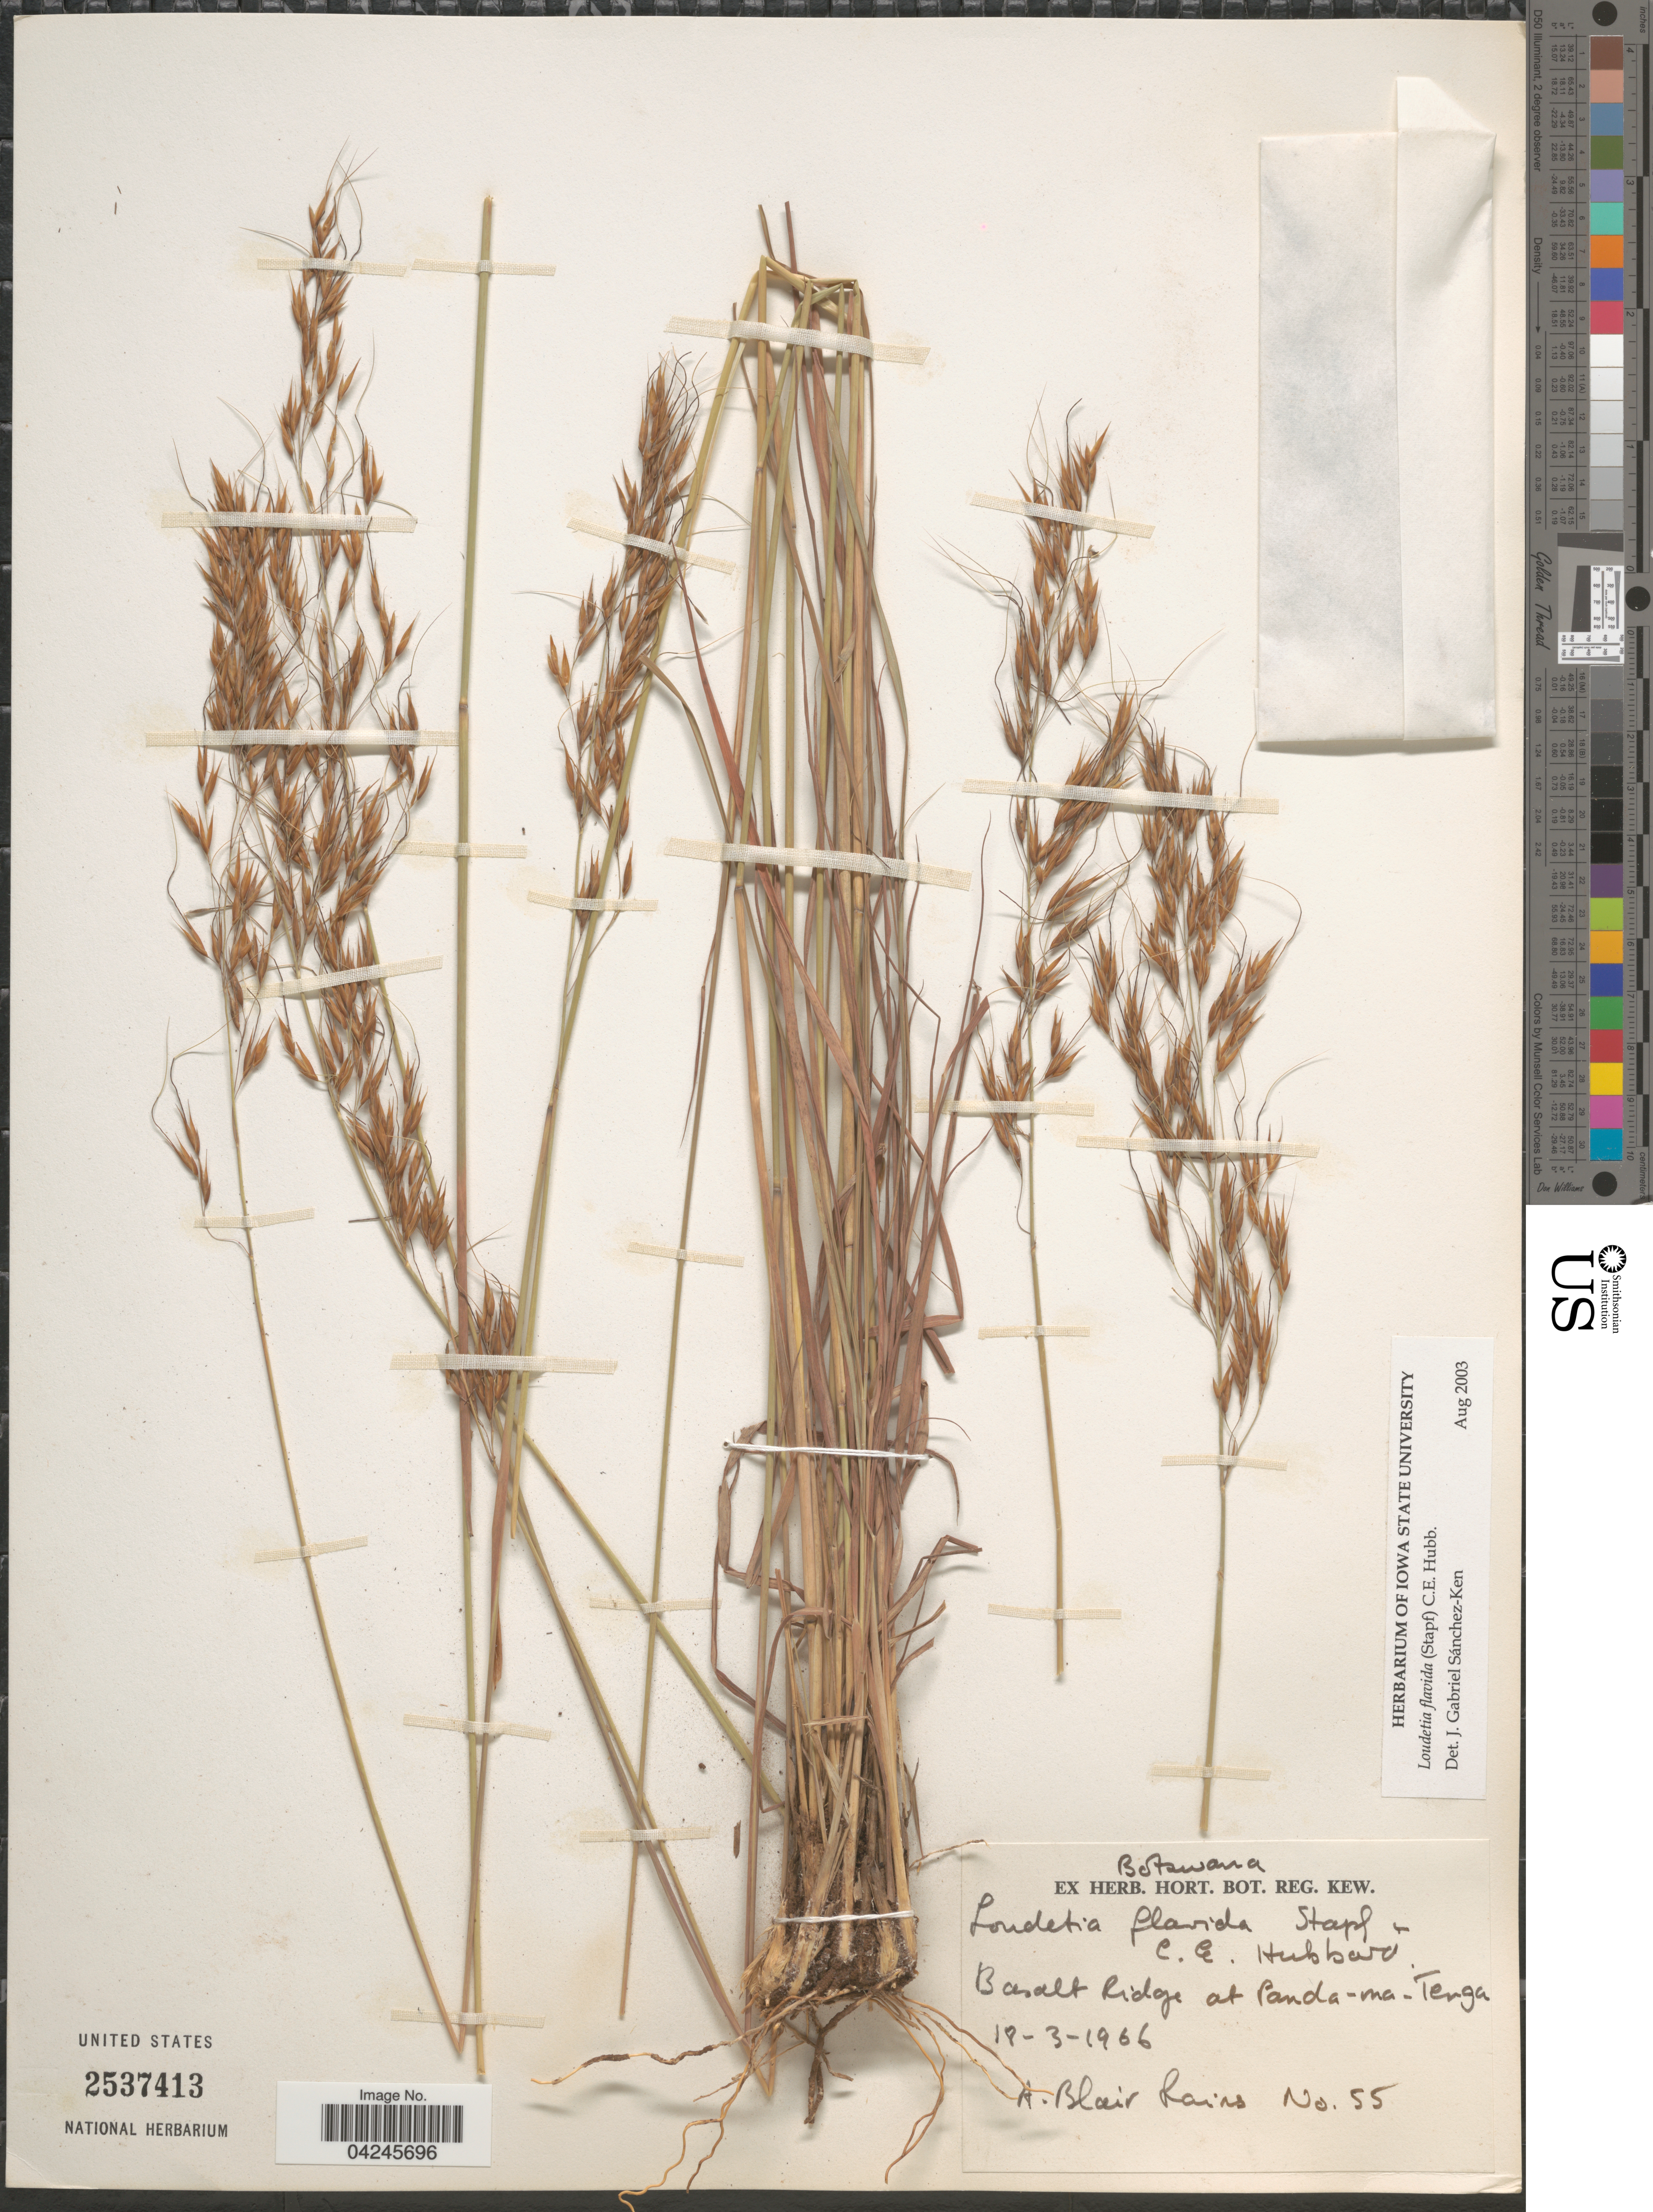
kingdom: Plantae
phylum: Tracheophyta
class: Liliopsida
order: Poales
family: Poaceae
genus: Loudetia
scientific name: Loudetia flavida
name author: (Stapf) C.E. Hubb.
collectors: A. Blair Rains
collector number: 55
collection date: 1966-03-18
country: Botswana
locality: Basalt Ridge at Panda-ma-Tenga.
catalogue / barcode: US 2537413